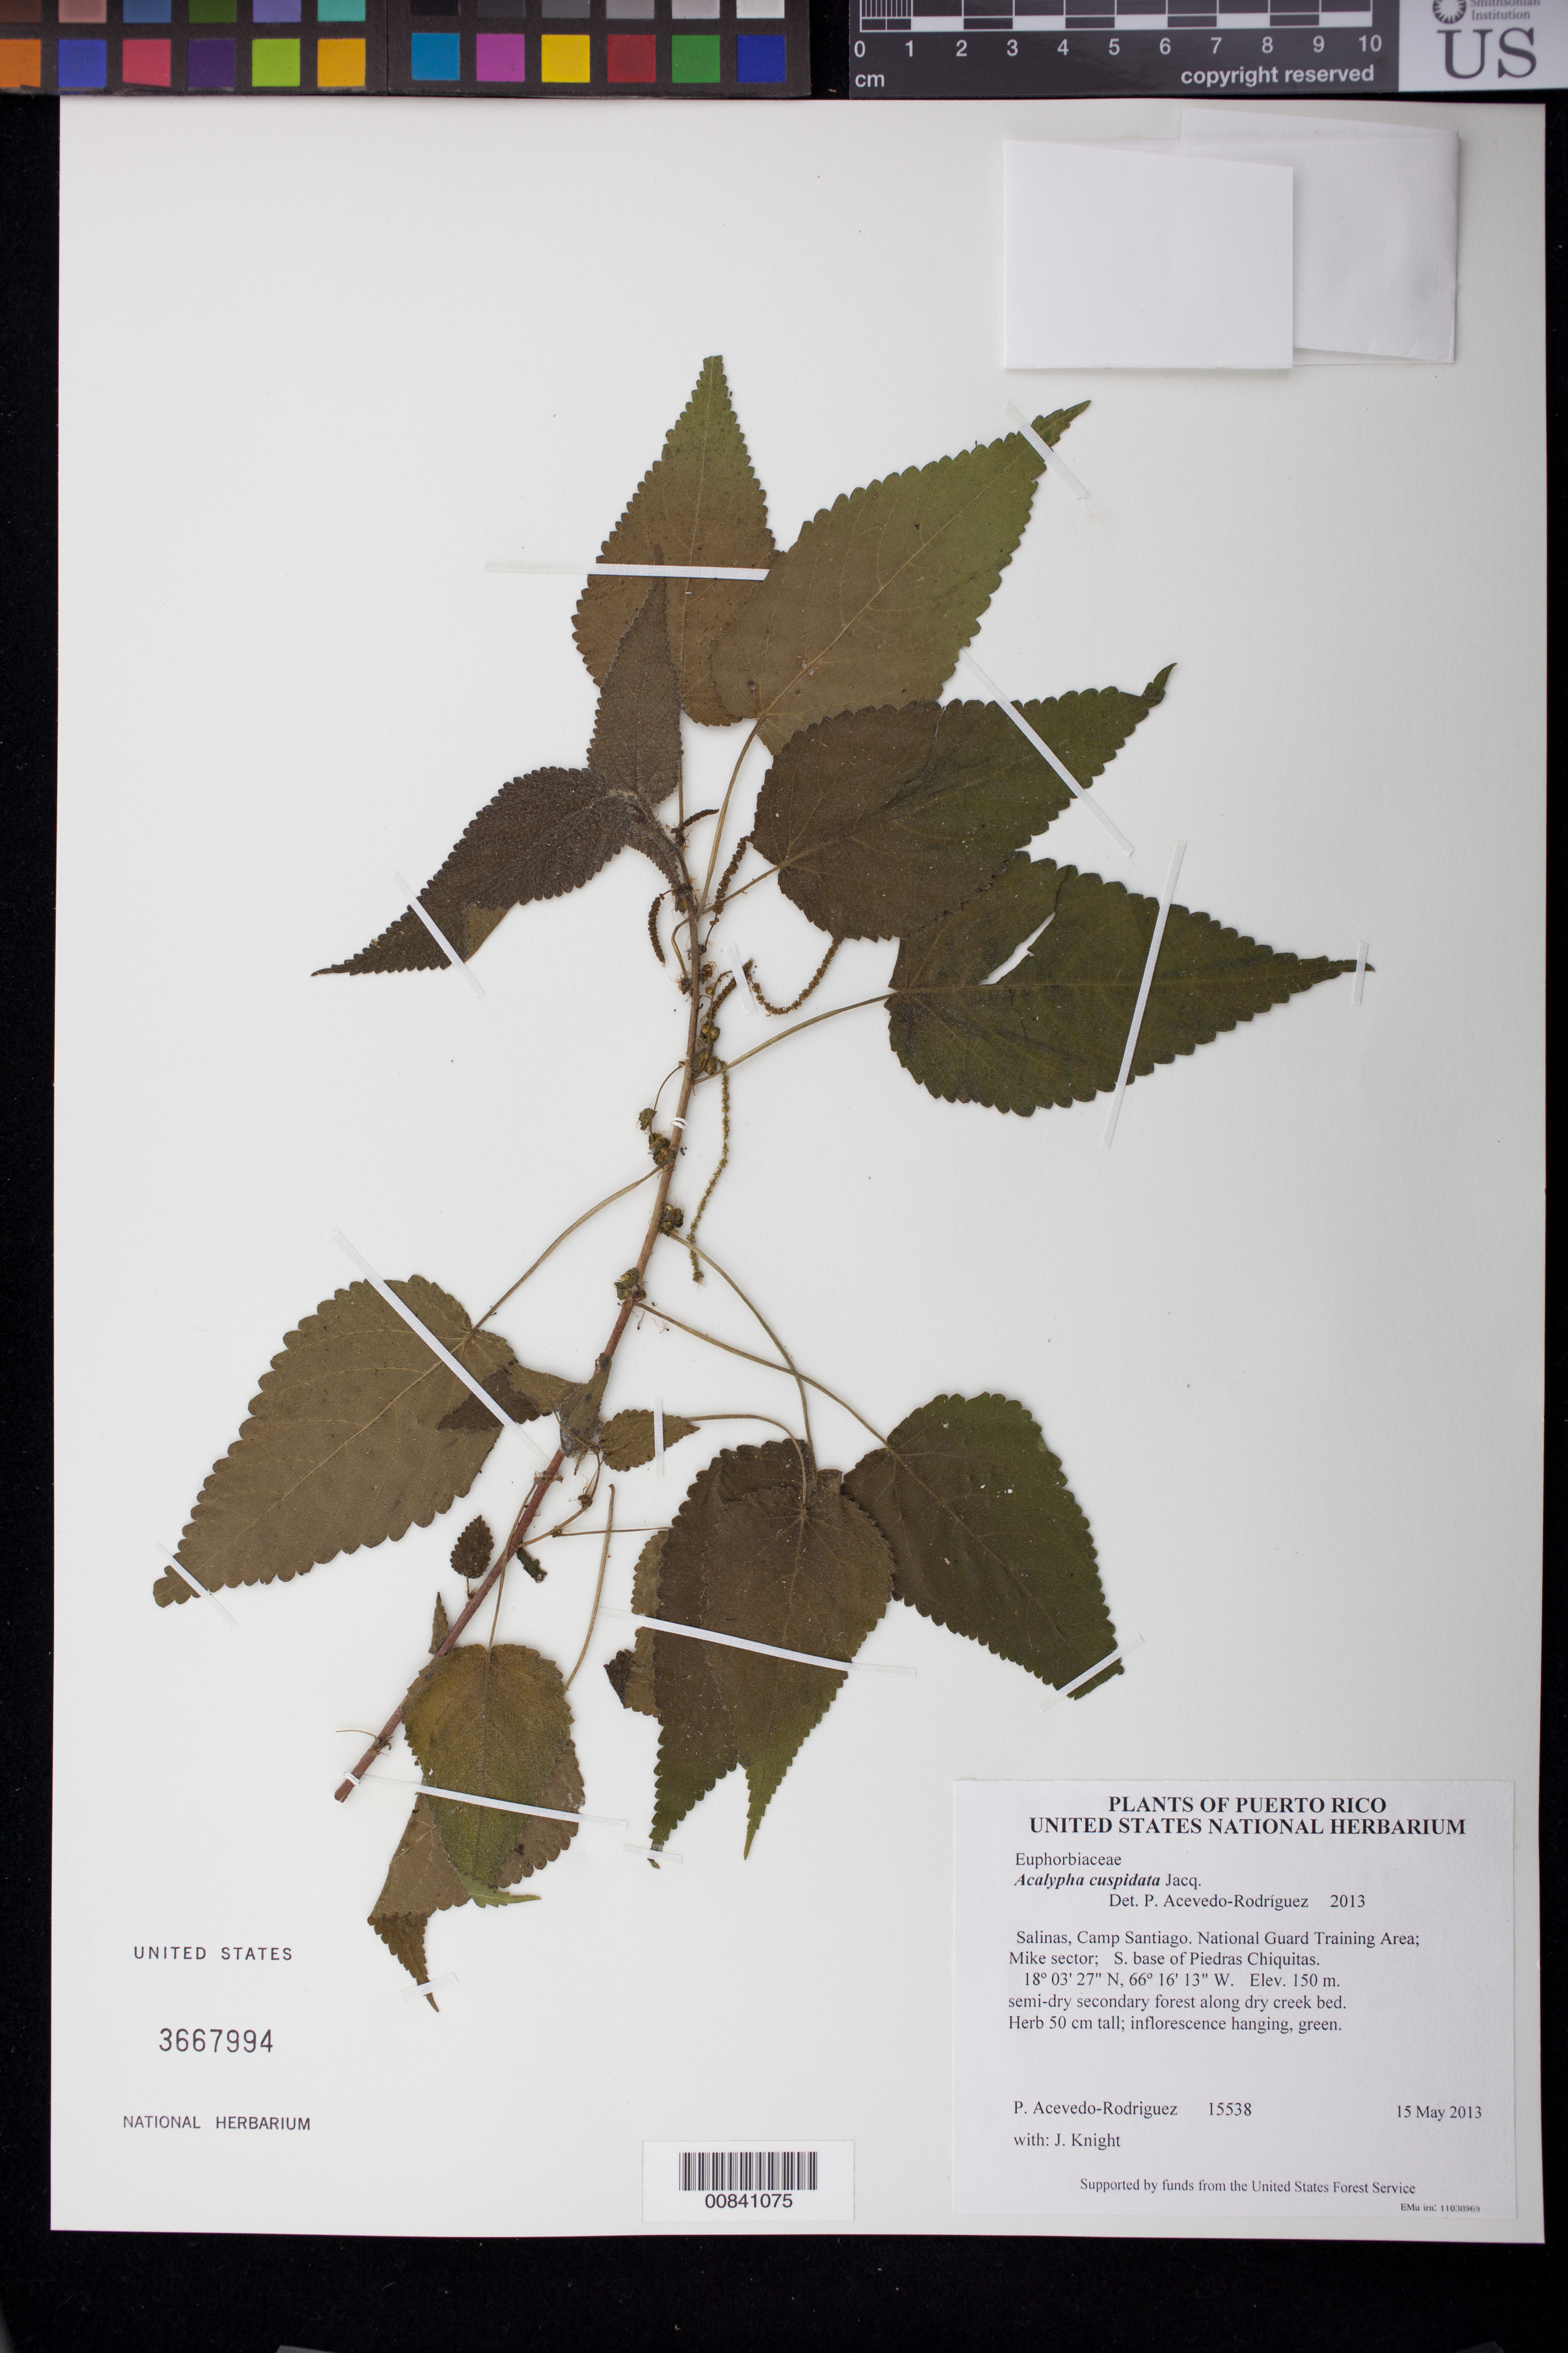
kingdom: Plantae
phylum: Tracheophyta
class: Magnoliopsida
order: Malpighiales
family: Euphorbiaceae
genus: Acalypha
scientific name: Acalypha cuspidata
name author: Jacq.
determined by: Acevedo-Rodríguez, P., (BOT), Smithsonian Institution - National Museum of Natural History (UNITED STATES)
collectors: P. Acevedo-Rodr. & J. Knight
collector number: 15538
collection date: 2013-05-15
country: Puerto Rico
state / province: Salinas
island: Puerto Rico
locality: Camp Santiago. National Guard Training Area; Mike sector; S. base of Piedras Chiquitas.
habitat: semi-dry secondary forest along dry creek bed.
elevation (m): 150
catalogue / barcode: US 3667994